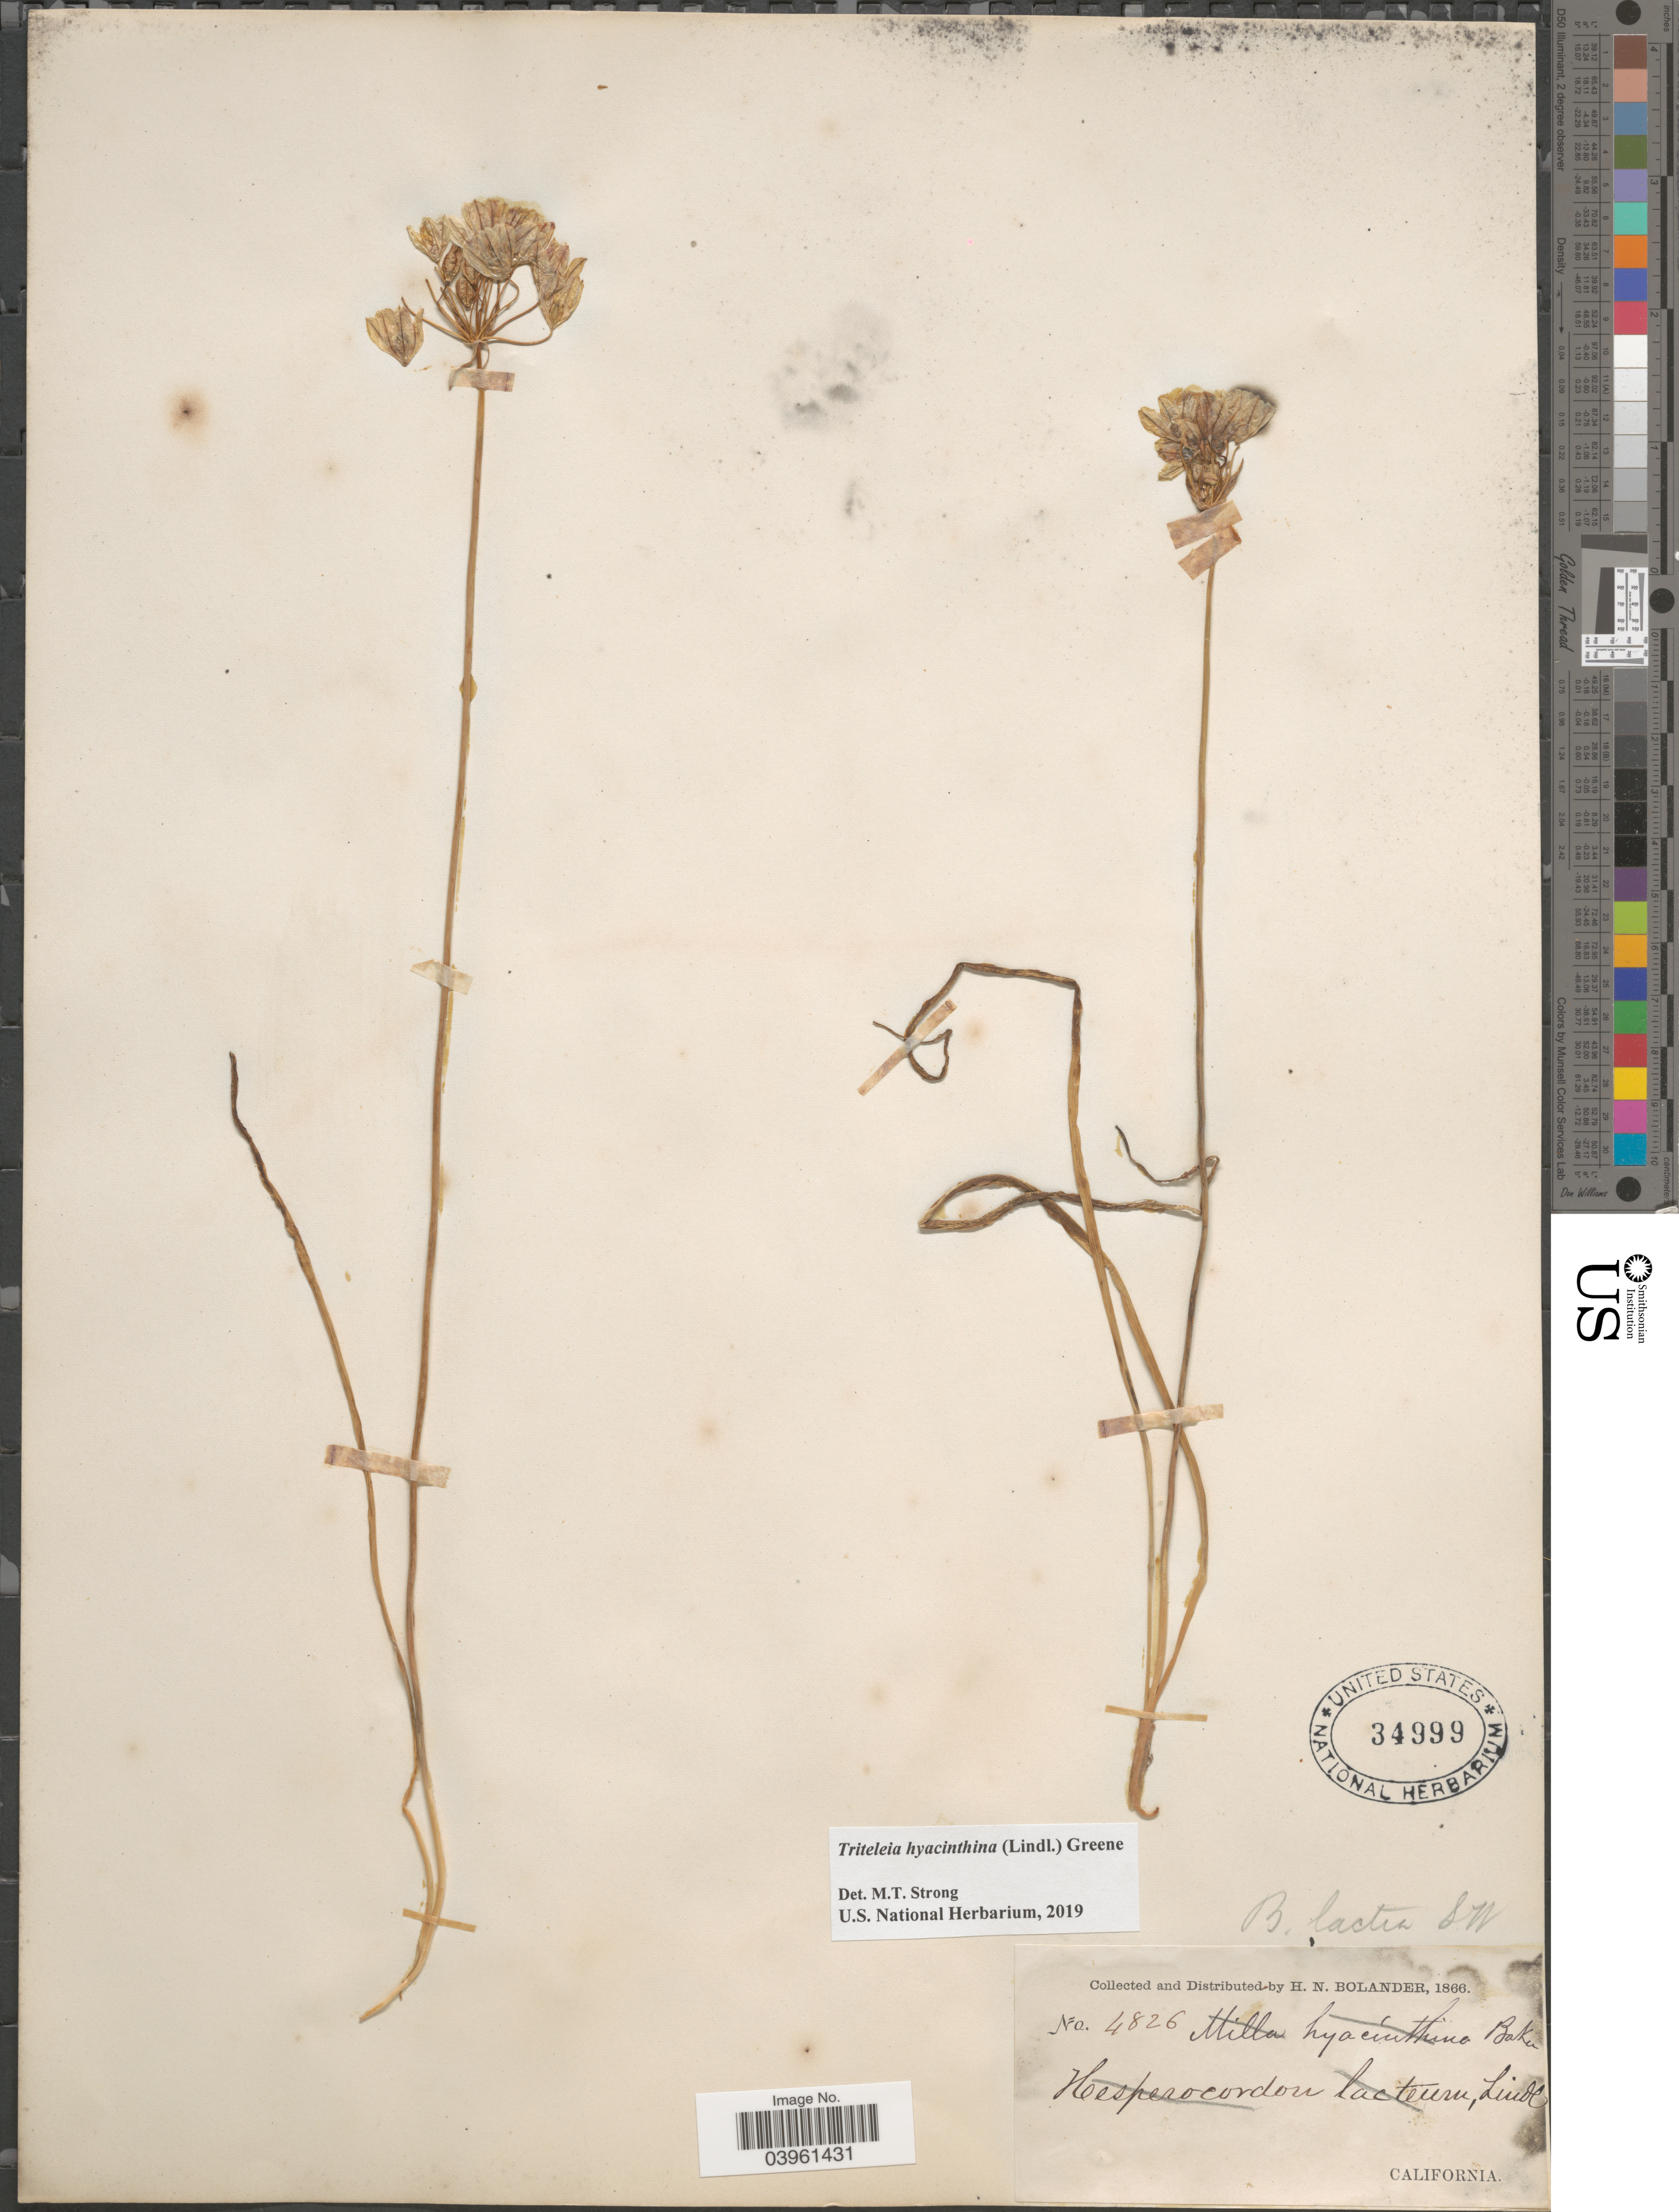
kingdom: Plantae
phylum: Tracheophyta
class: Liliopsida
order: Asparagales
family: Asparagaceae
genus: Triteleia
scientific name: Triteleia hyacinthina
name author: (Lindl.) Greene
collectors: H. Bolander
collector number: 4826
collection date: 1866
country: United States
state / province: California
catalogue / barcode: US 34999